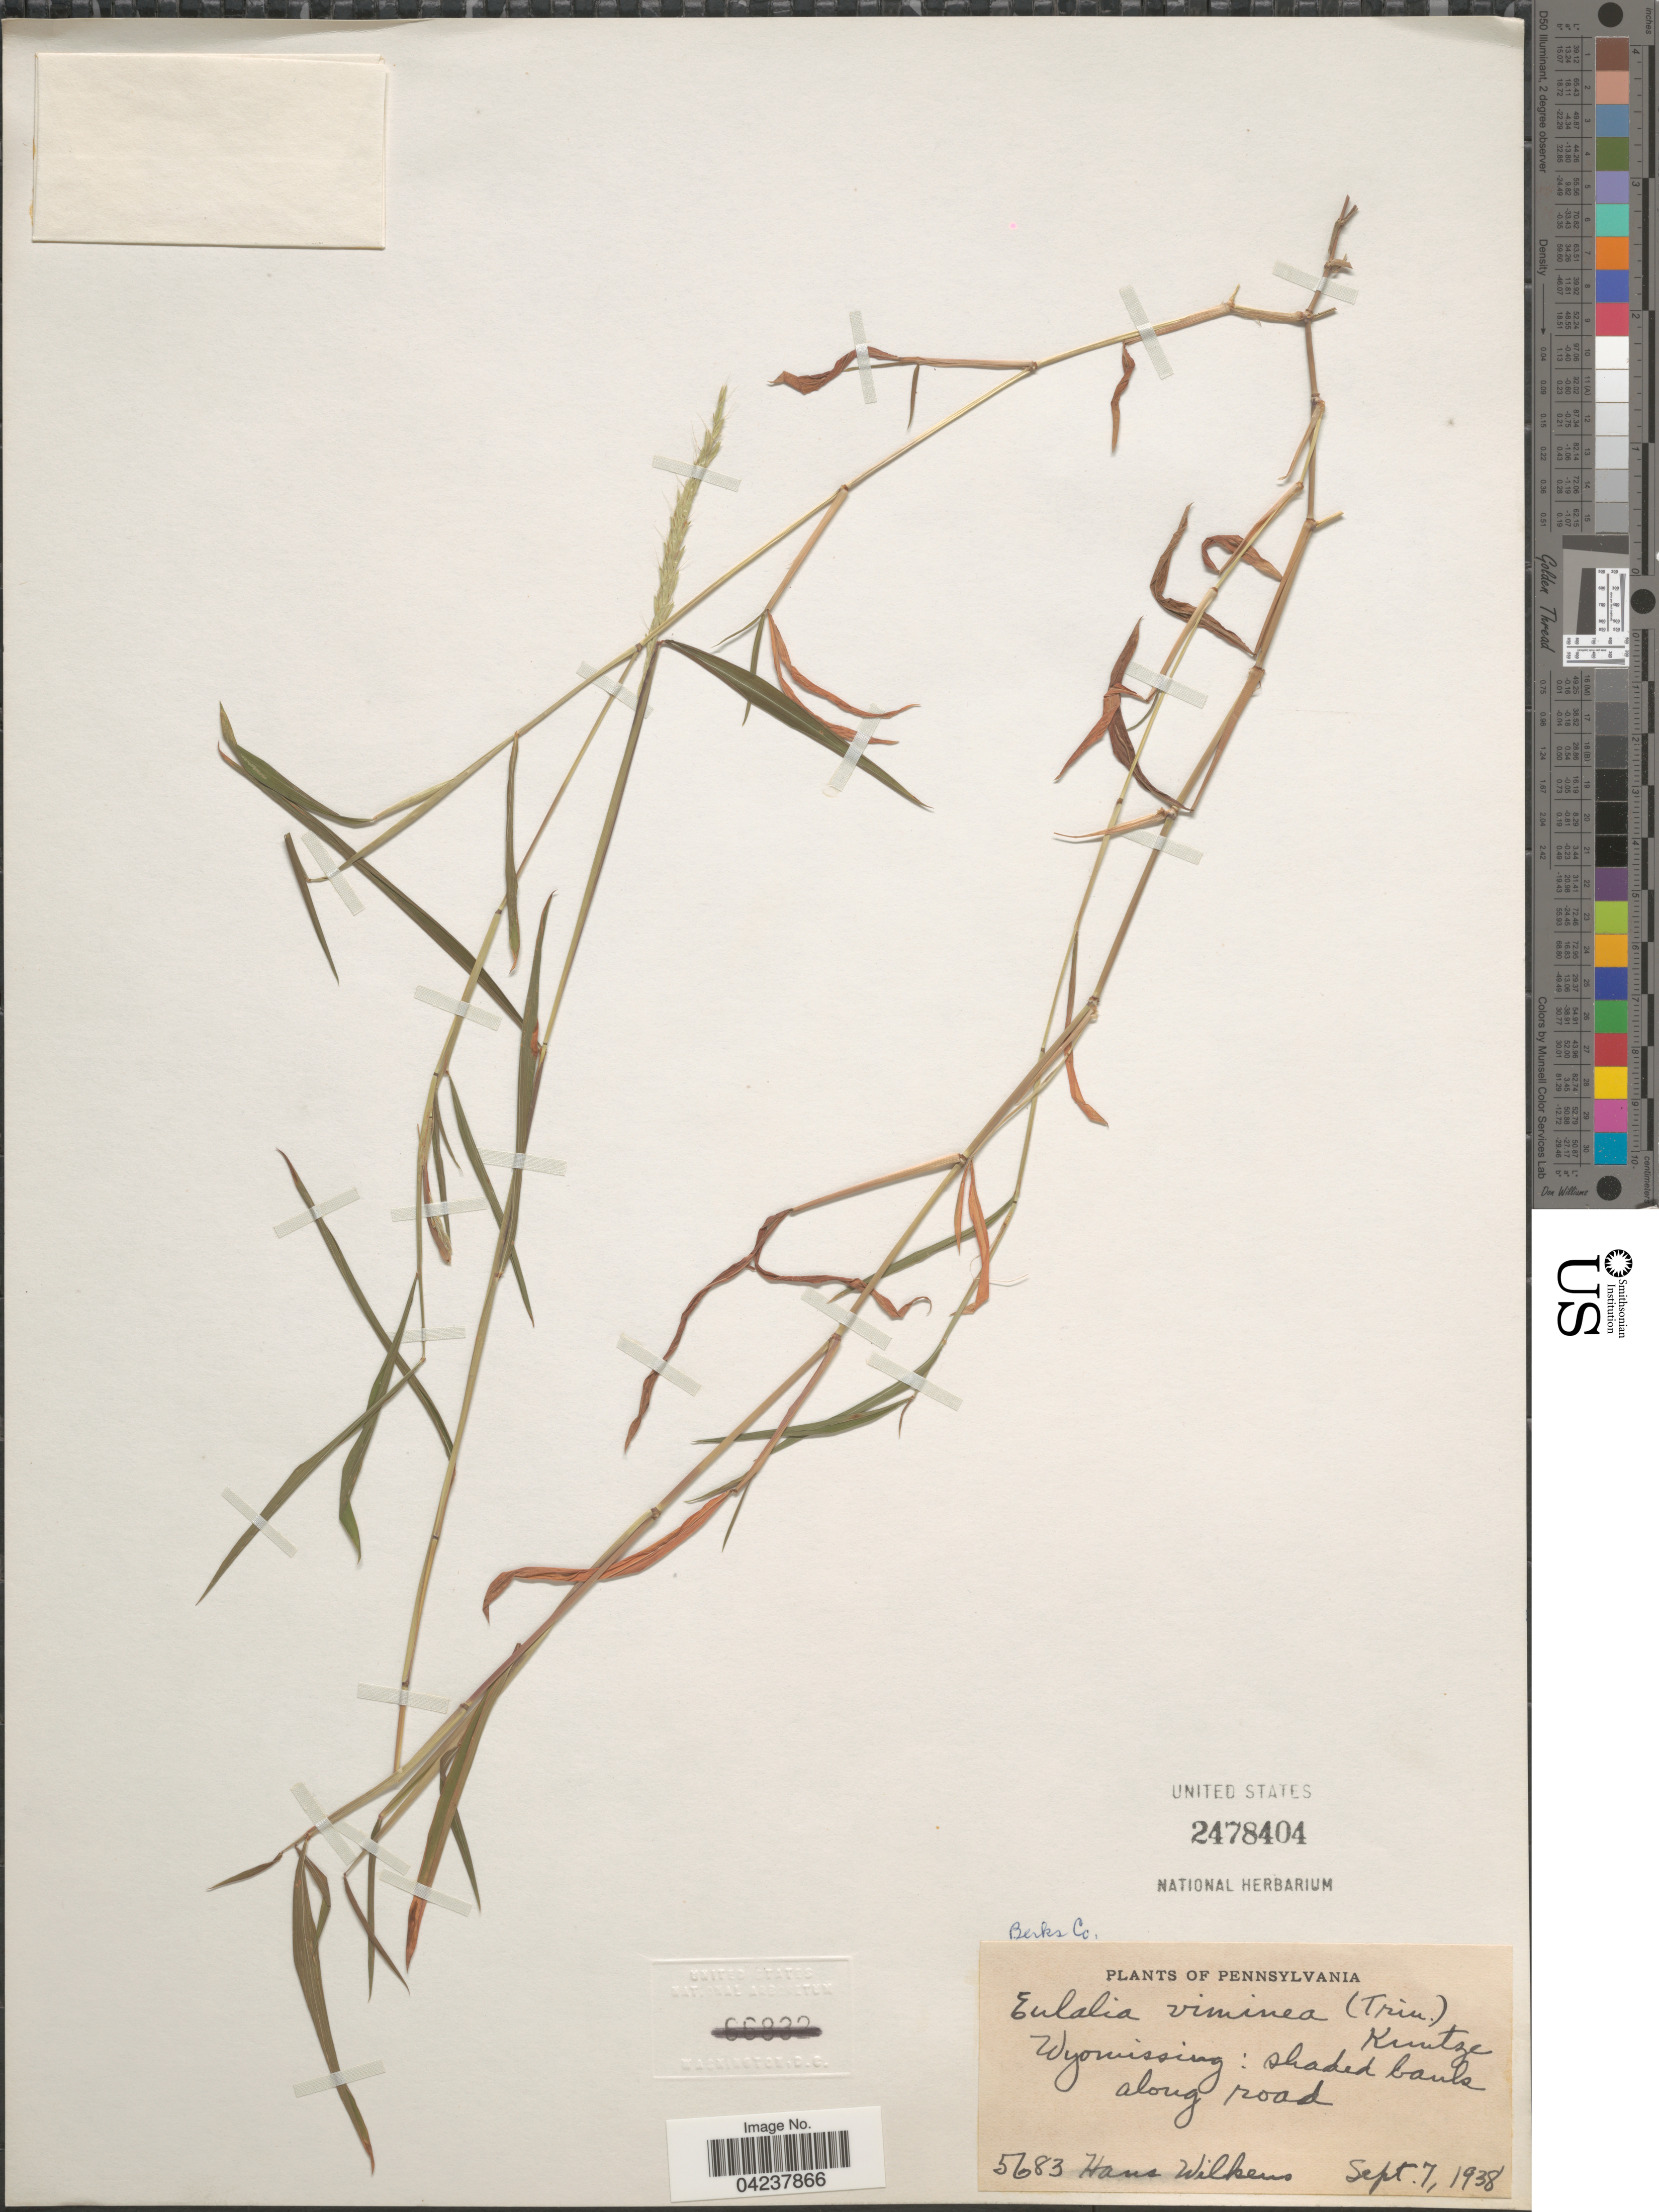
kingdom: Plantae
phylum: Tracheophyta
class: Liliopsida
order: Poales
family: Poaceae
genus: Microstegium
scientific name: Microstegium vimineum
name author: (Trin.) A. Camus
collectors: H. Wilkens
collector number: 5683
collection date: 1938-07-05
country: United States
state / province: Pennsylvania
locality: Wyomissing: shaded banks along road. Berks Co.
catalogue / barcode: US 2478404